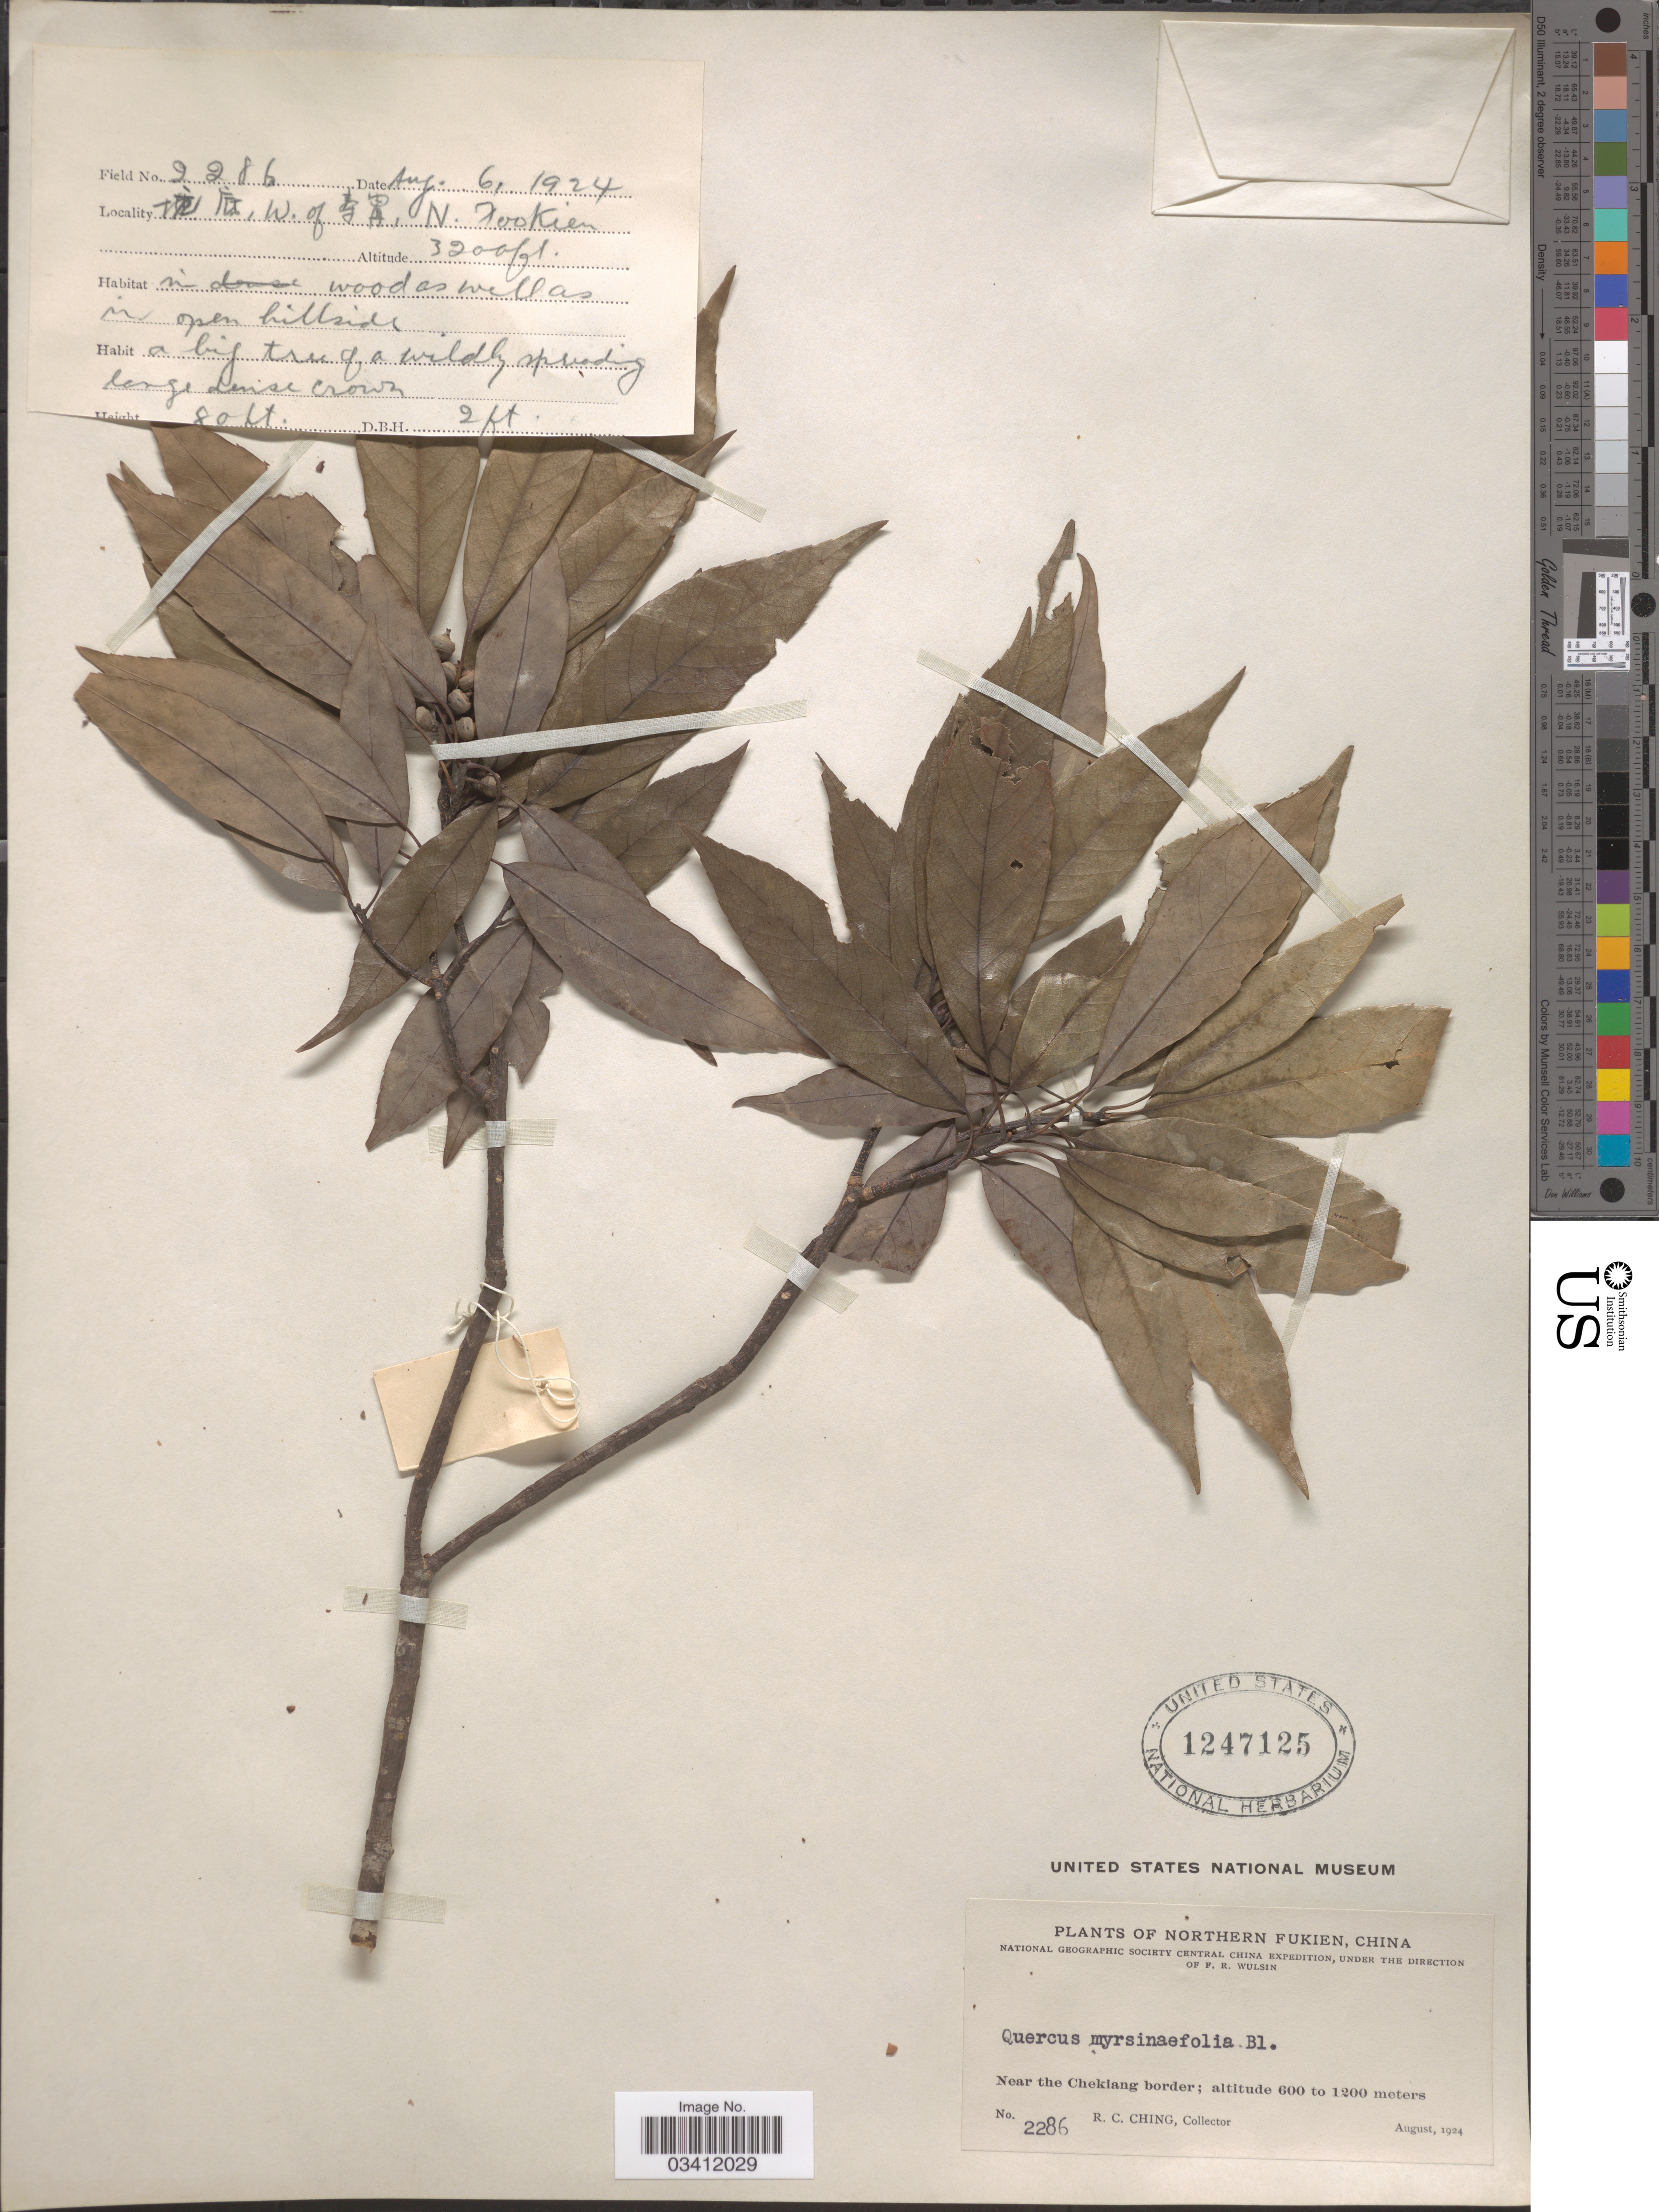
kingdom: Plantae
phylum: Tracheophyta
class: Magnoliopsida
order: Fagales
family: Fagaceae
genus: Quercus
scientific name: Quercus myrsinifolia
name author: Blume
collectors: R. C. Ching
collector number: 2286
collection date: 1924-08-06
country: China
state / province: Fujian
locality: Northern Fukien. Near the Chekiang border. X, W. of X, N. Fookien.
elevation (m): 975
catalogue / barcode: US 1247125